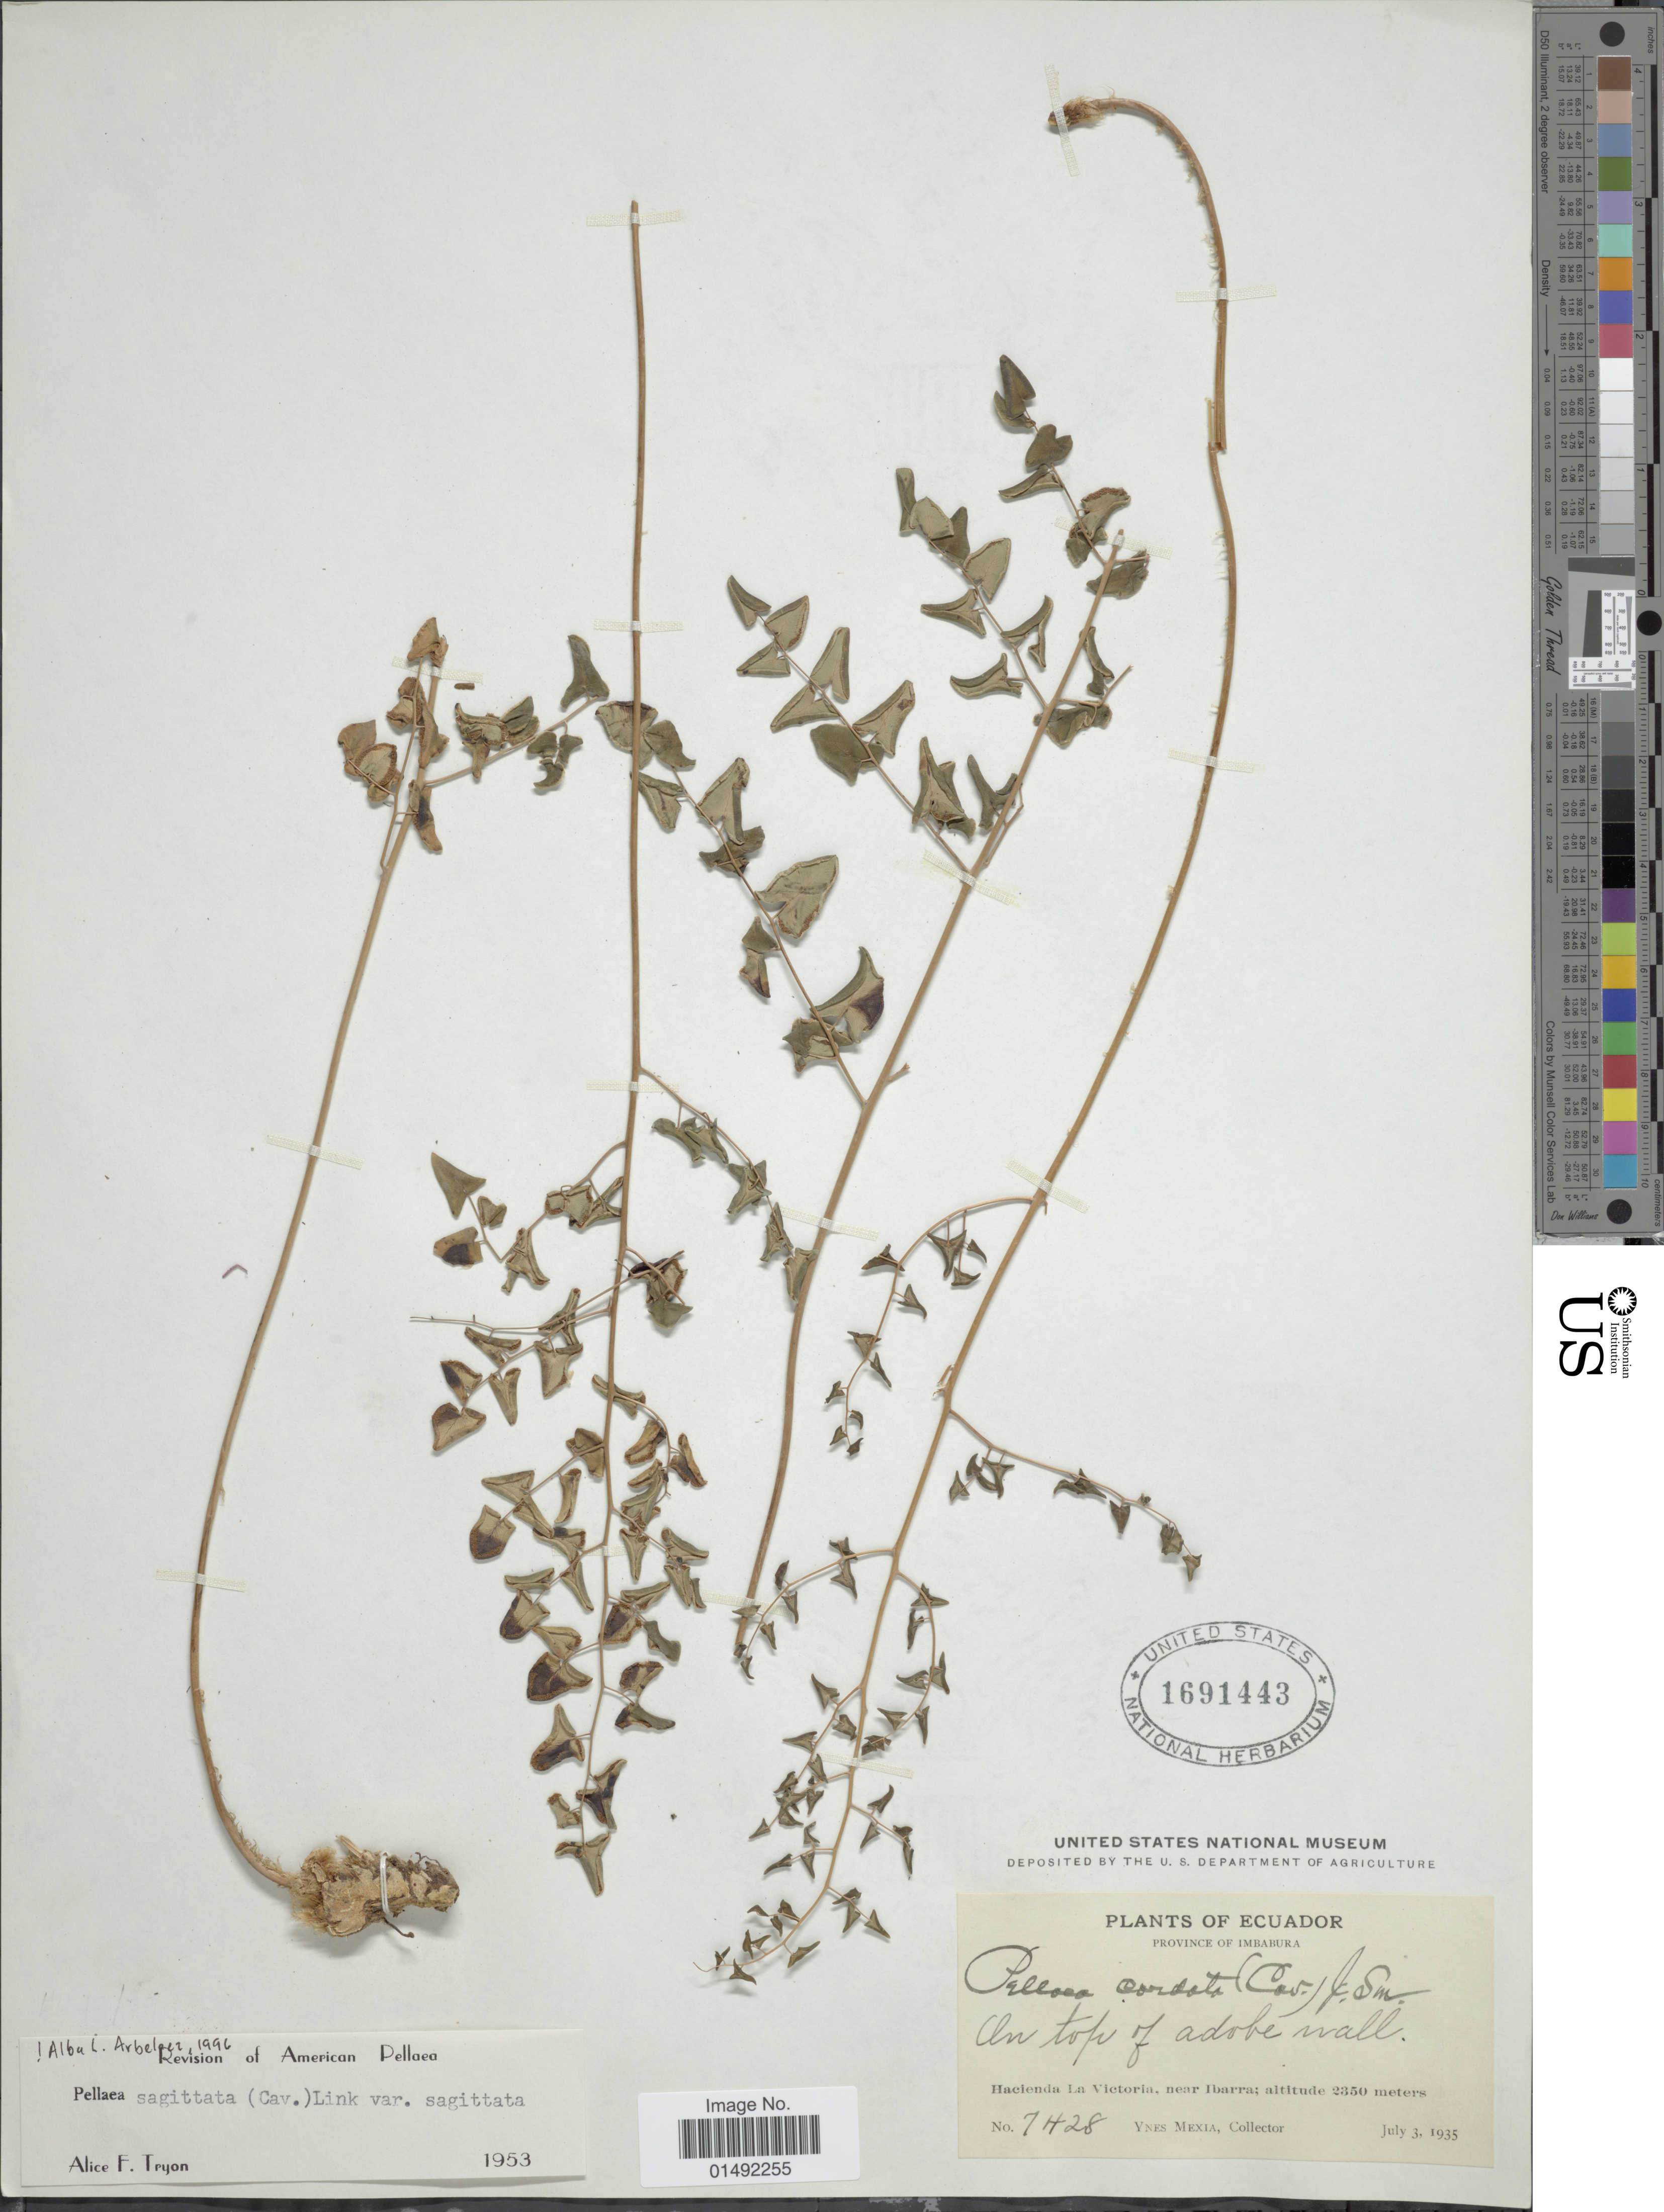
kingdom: Plantae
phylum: Tracheophyta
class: Polypodiopsida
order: Polypodiales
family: Pteridaceae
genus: Pellaea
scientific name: Pellaea sagittata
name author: (Cav.) Link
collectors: Y. Mexia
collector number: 7428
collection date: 1935-07-03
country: Ecuador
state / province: Imbabura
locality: On top of Adobe wall, Hacienda La Victoria, near Ibarra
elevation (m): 2350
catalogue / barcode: US 1691443